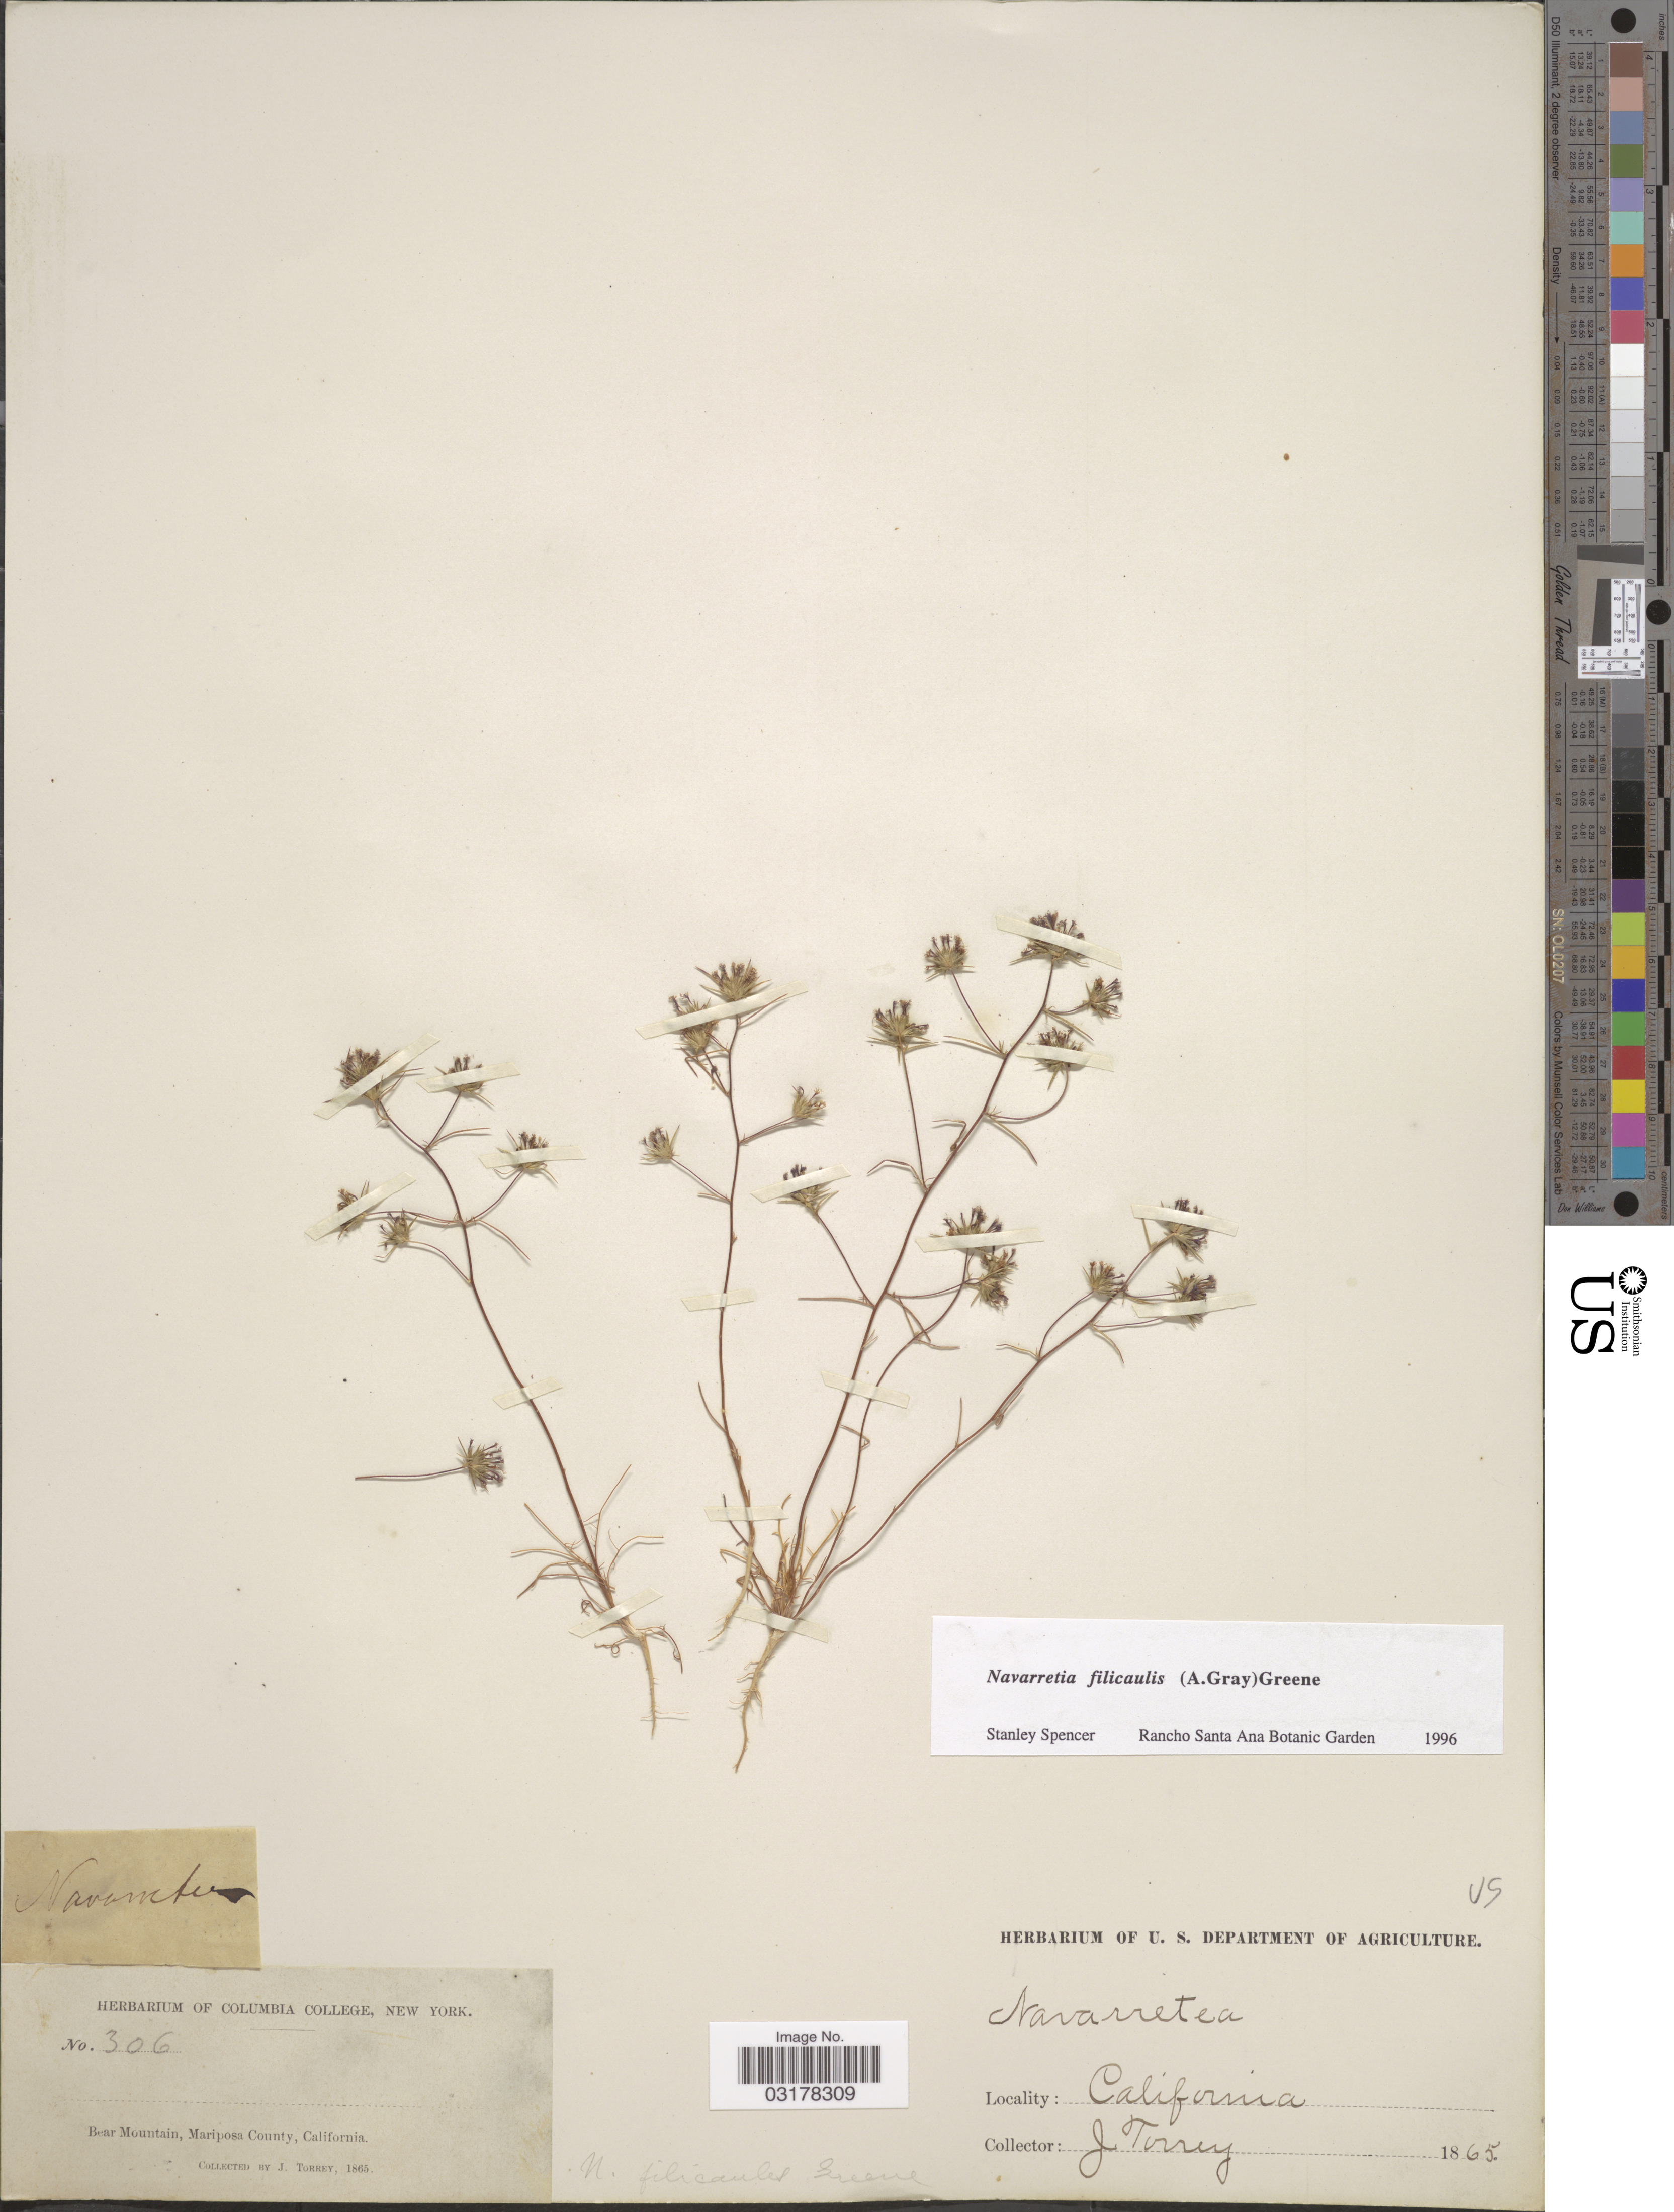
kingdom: Plantae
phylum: Tracheophyta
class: Magnoliopsida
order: Ericales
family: Polemoniaceae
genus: Navarretia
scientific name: Navarretia filicaulis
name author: (Torr. ex A. Gray) S.W. Greene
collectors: J. Torrey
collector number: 306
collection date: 1865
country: United States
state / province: California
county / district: Mariposa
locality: Bear Mountain, Mariposa County.